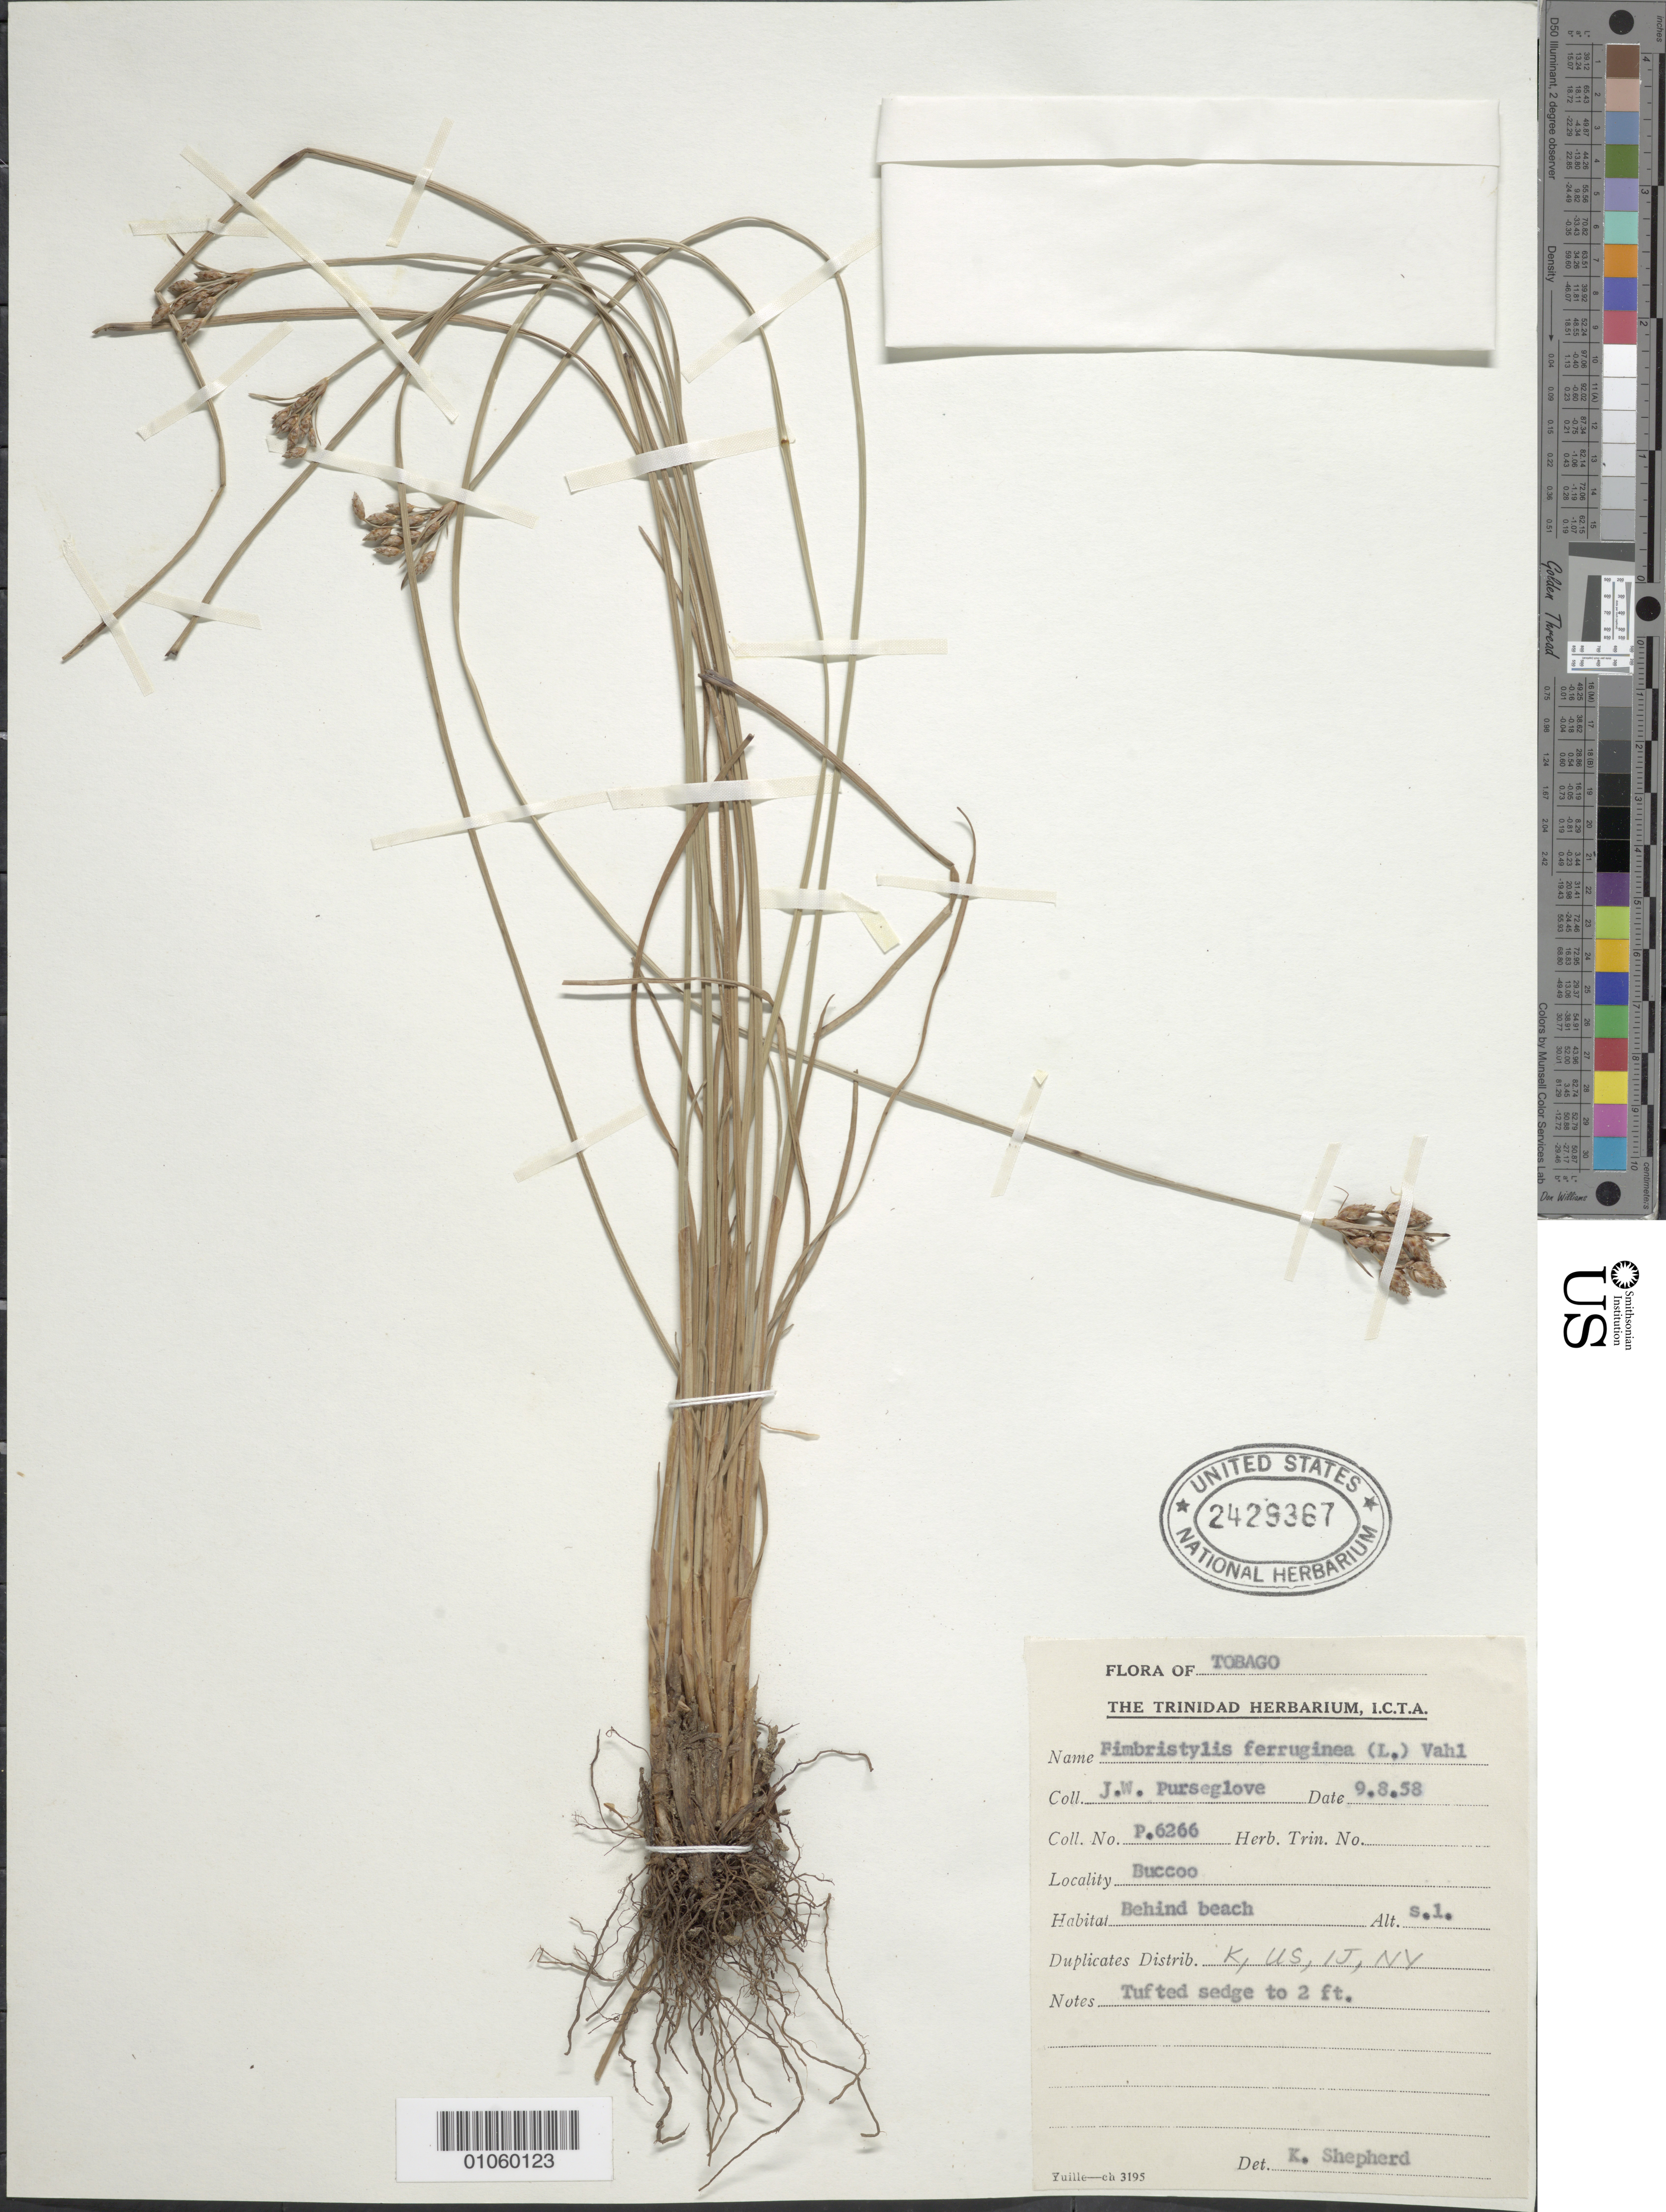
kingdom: Plantae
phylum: Tracheophyta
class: Liliopsida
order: Poales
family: Cyperaceae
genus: Fimbristylis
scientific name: Fimbristylis ferruginea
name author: (L.) Vahl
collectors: J. Purseglove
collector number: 6266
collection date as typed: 08 Sep 1958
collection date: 1958-09-08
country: Trinidad and Tobago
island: Tobago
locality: Buccoo, behind beach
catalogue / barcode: US 2429367